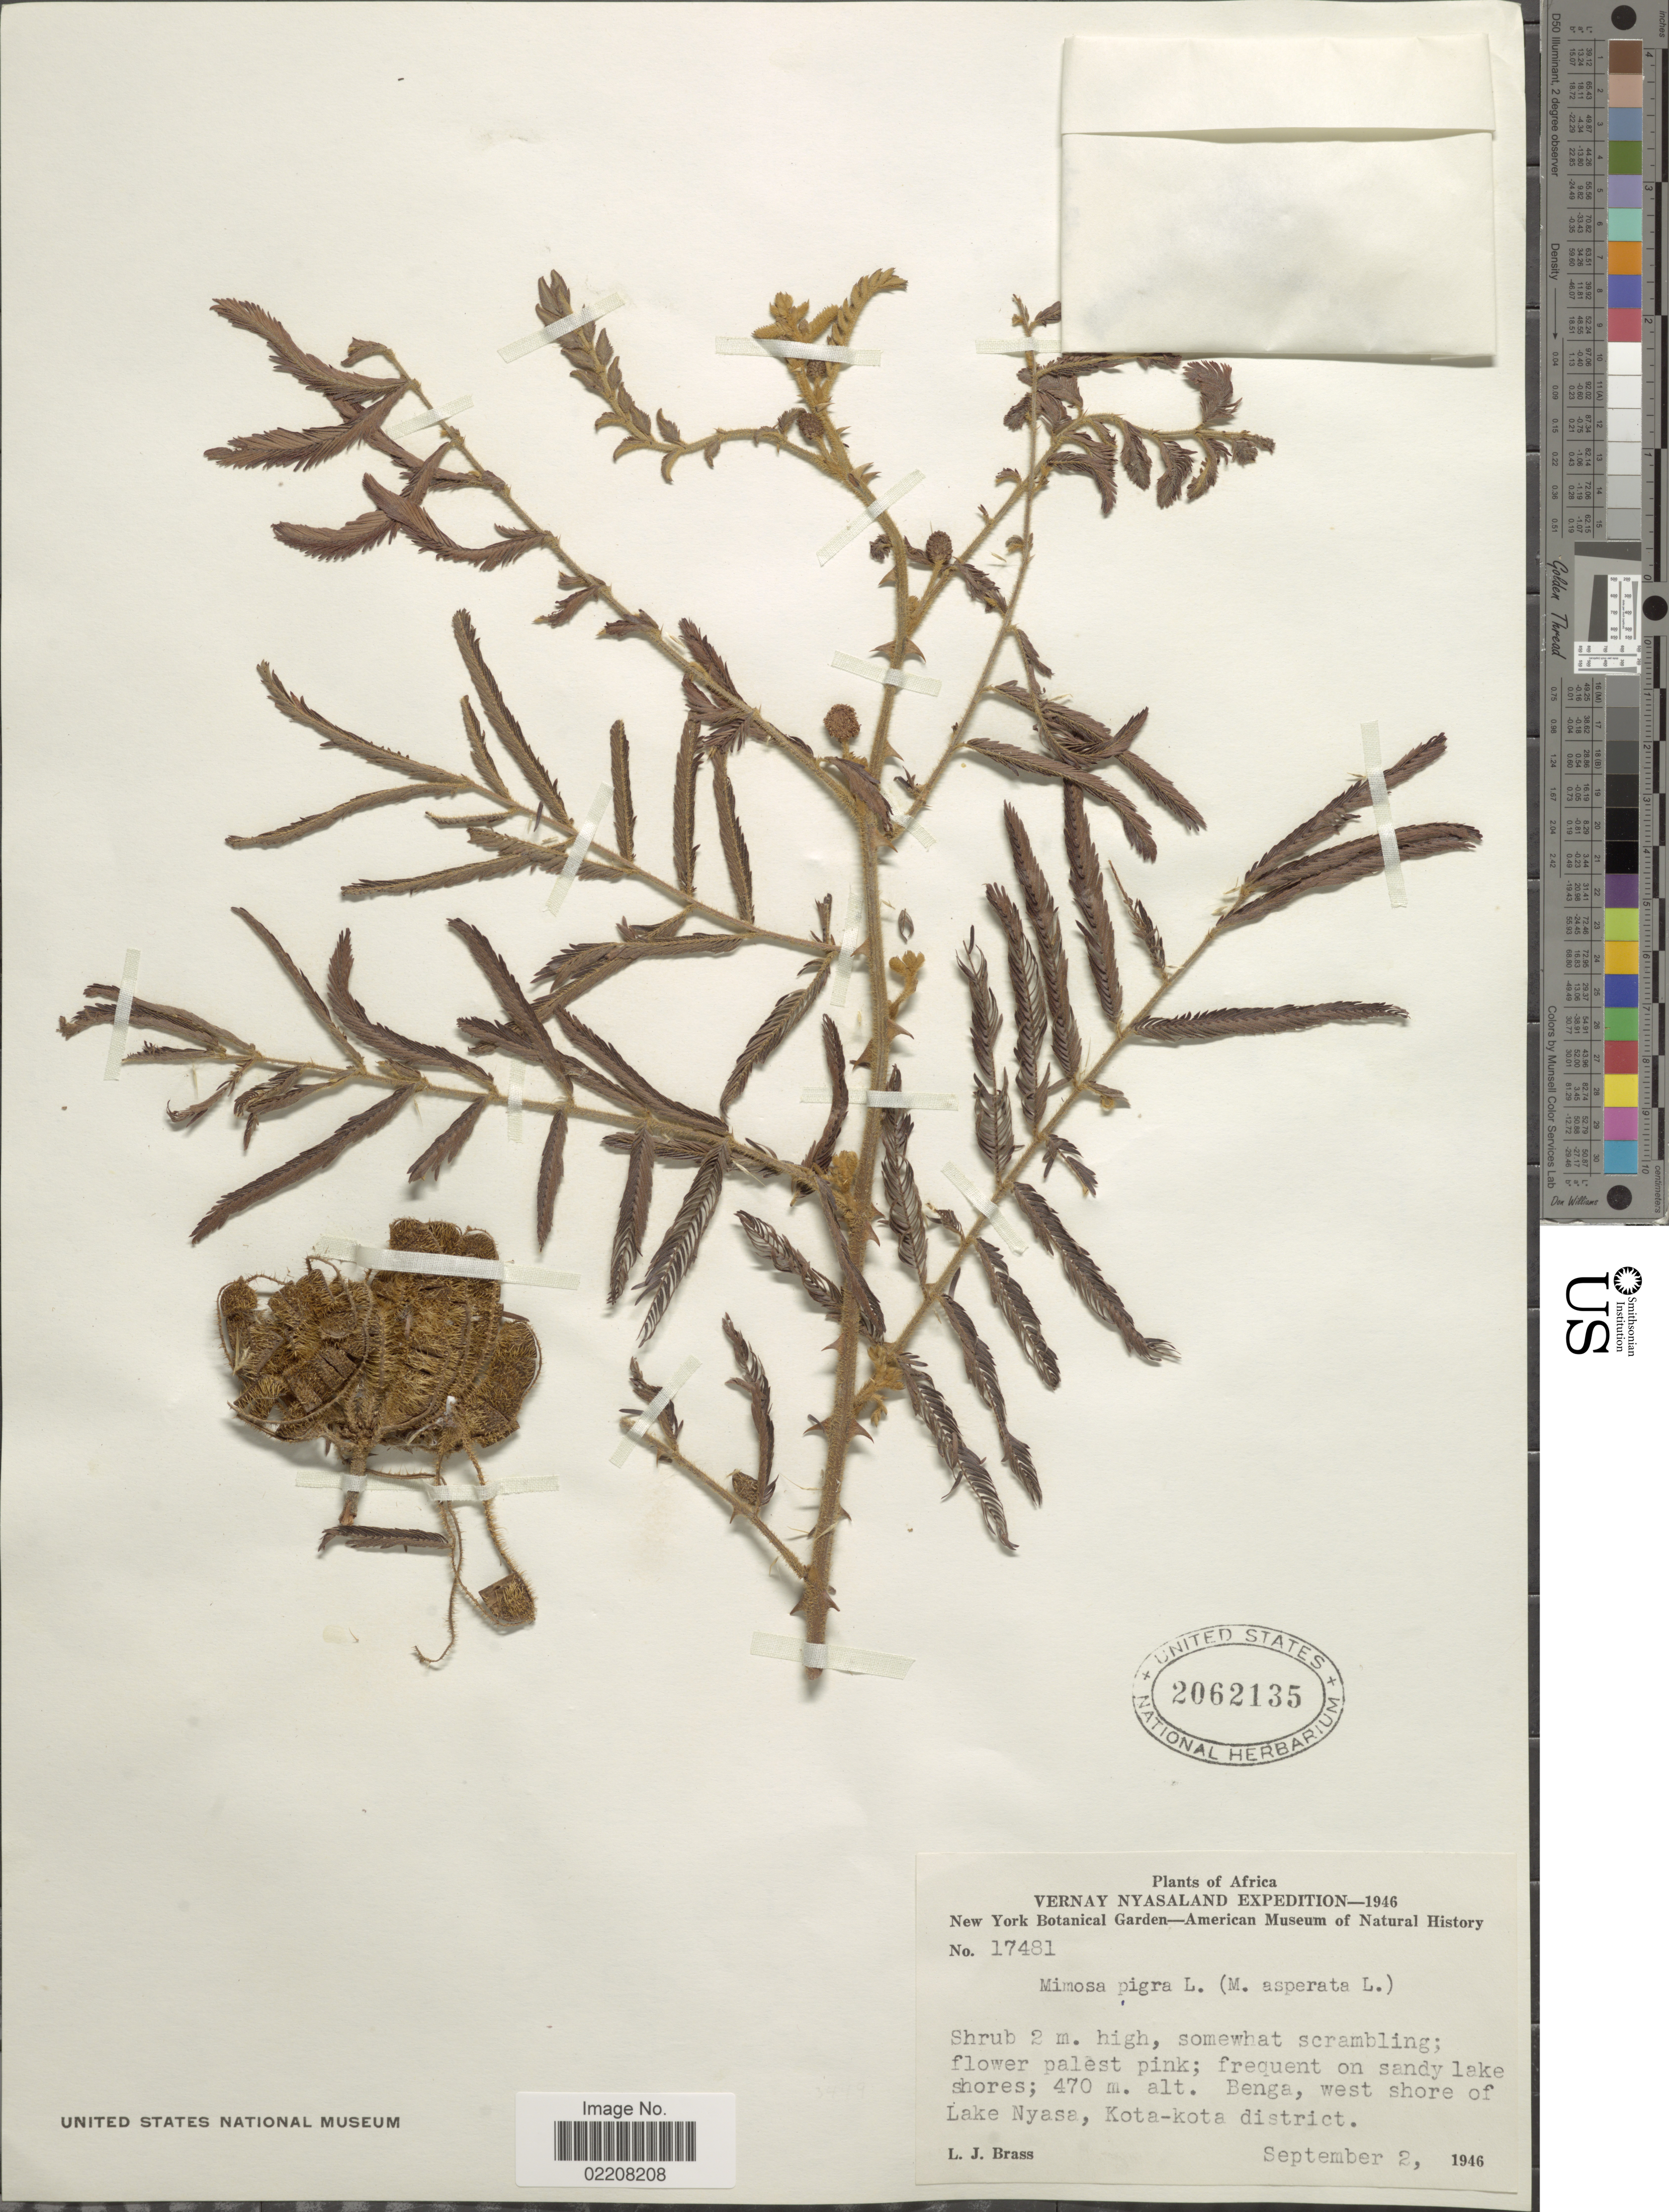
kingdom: Plantae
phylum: Tracheophyta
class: Magnoliopsida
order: Fabales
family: Fabaceae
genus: Mimosa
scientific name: Mimosa pigra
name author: L.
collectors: L. J. Brass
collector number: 17481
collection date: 1946-09-02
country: Malawi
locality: Vernay Nyasaland. Benga, west shore of Lake Nyasa, Kota-Kota district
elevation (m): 470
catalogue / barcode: US 2062135